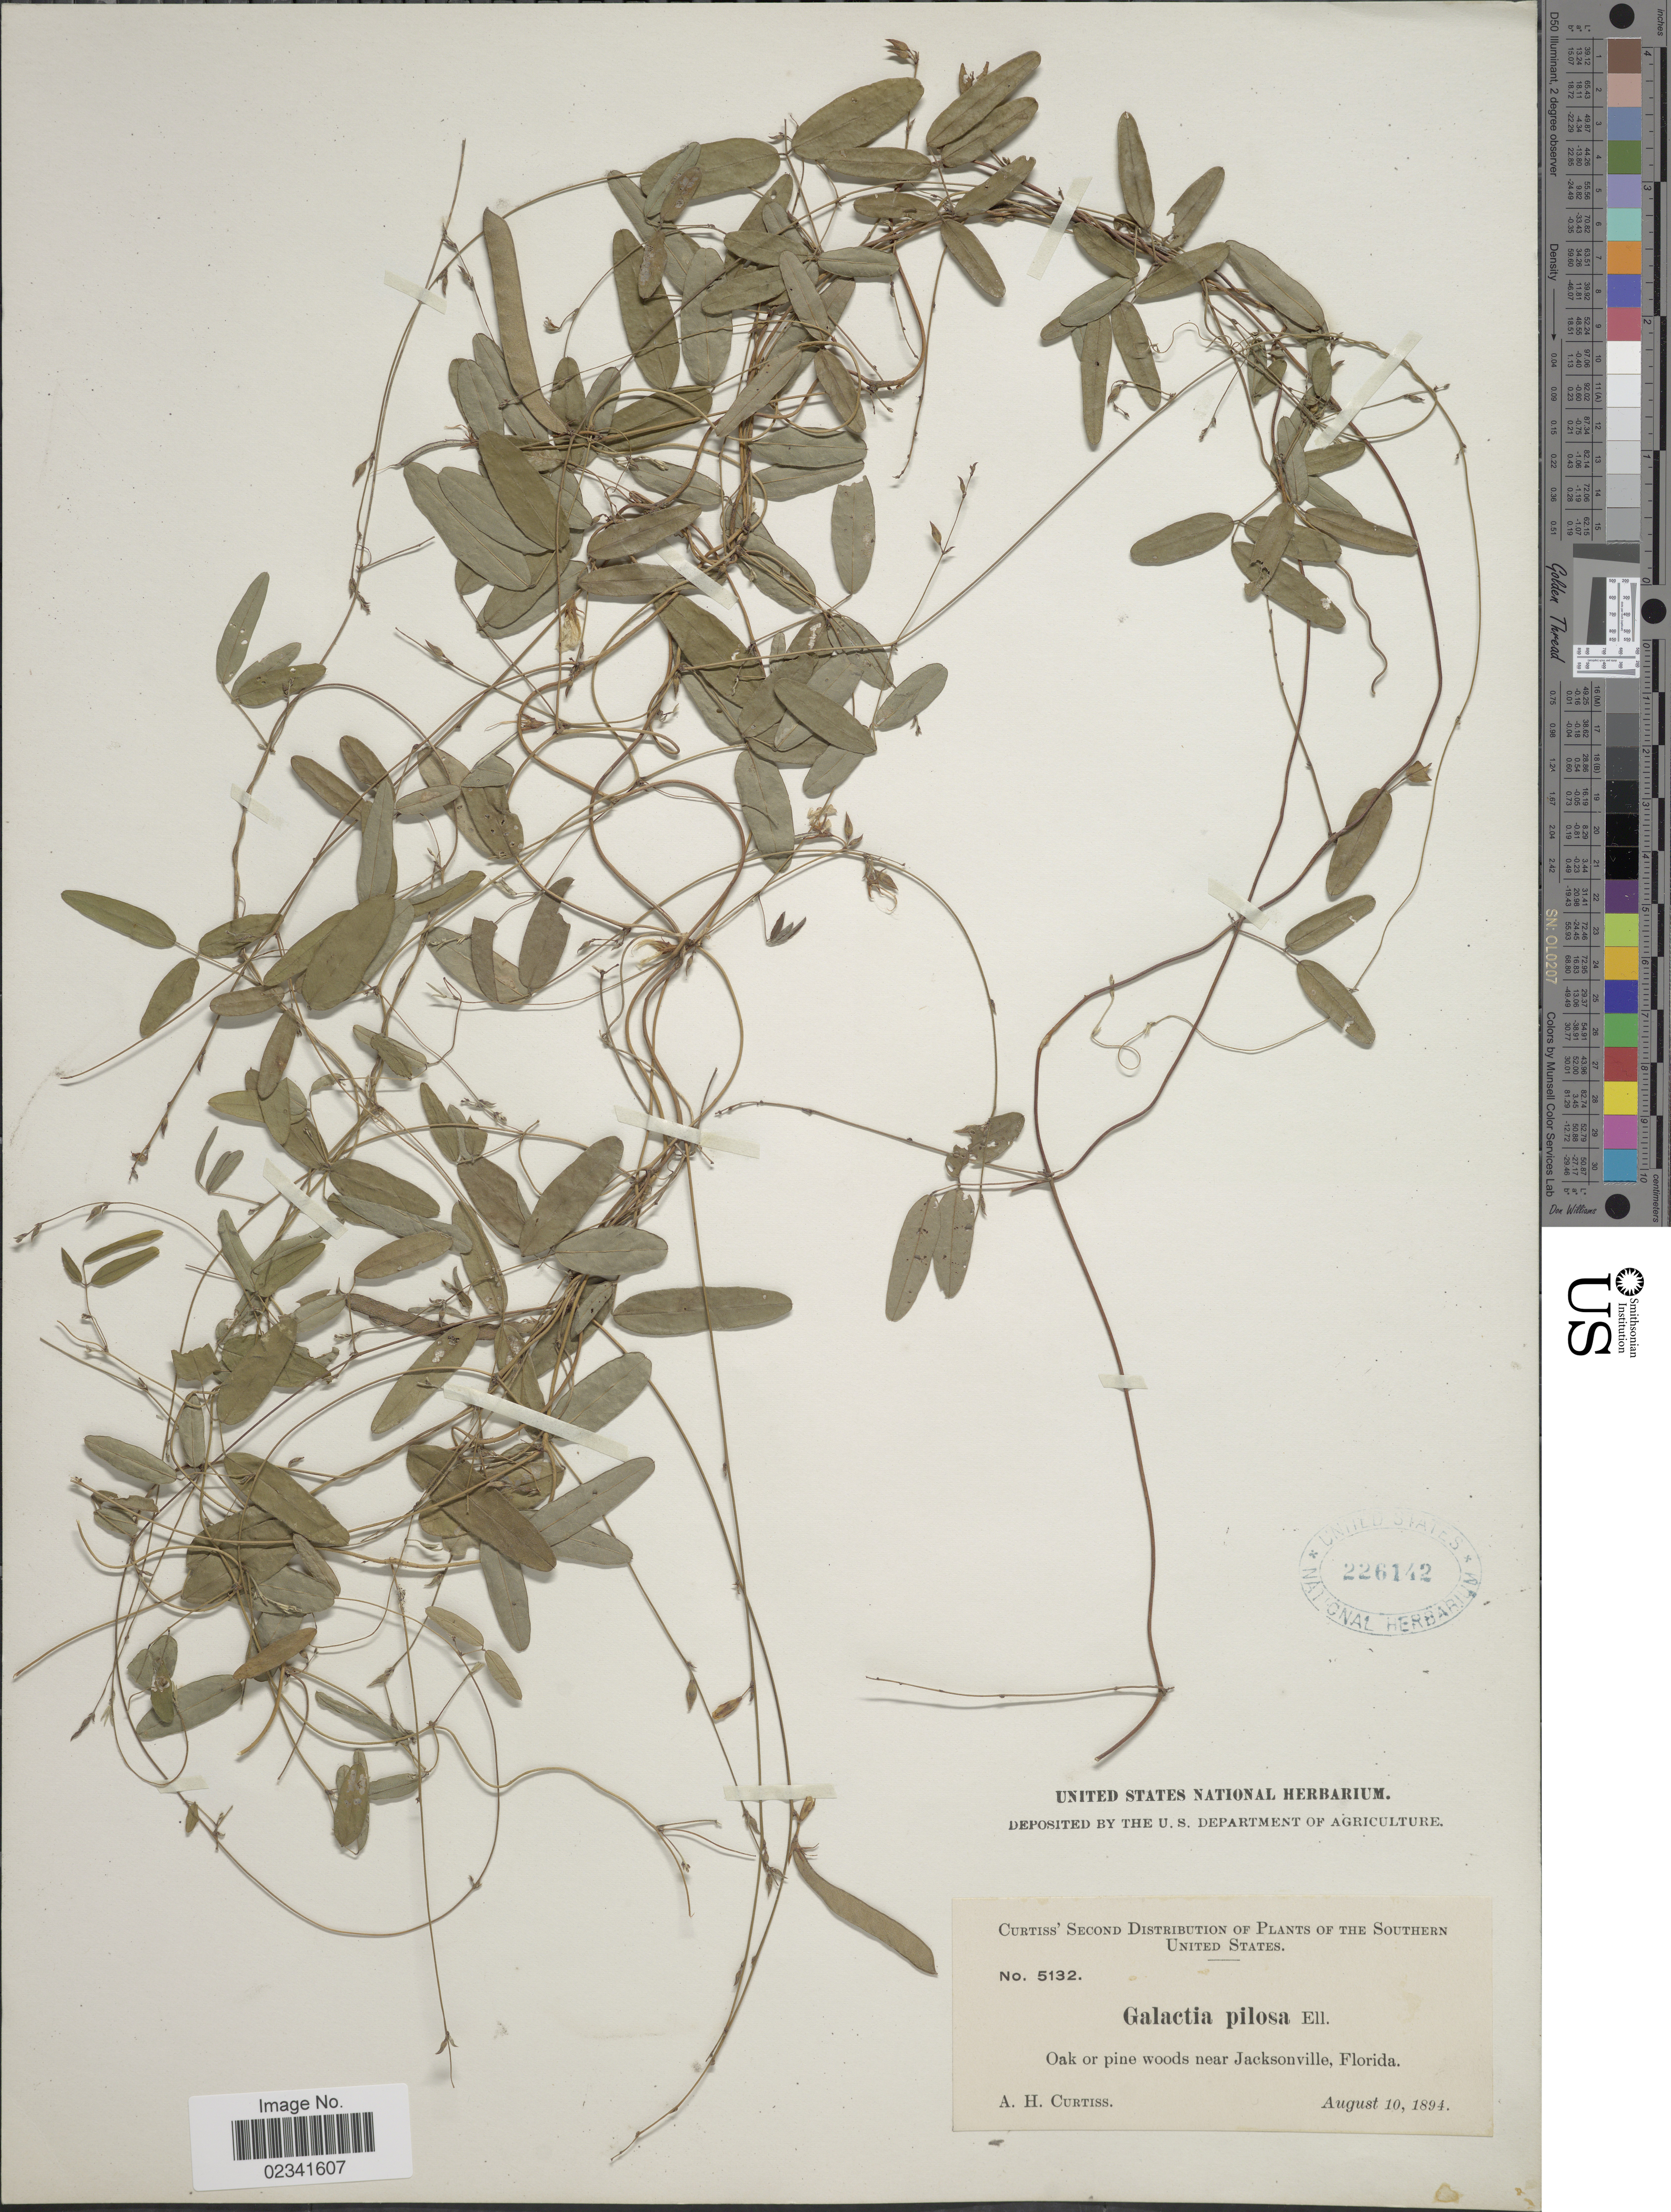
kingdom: Plantae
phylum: Tracheophyta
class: Magnoliopsida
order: Fabales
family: Fabaceae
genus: Galactia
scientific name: Galactia macreei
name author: M.A. Curtis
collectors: A. H. Curtiss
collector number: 5132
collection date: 1894-08-10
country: United States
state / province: Florida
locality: The Southern United States, Oak or pine woods near Jacksonville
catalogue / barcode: US 226142